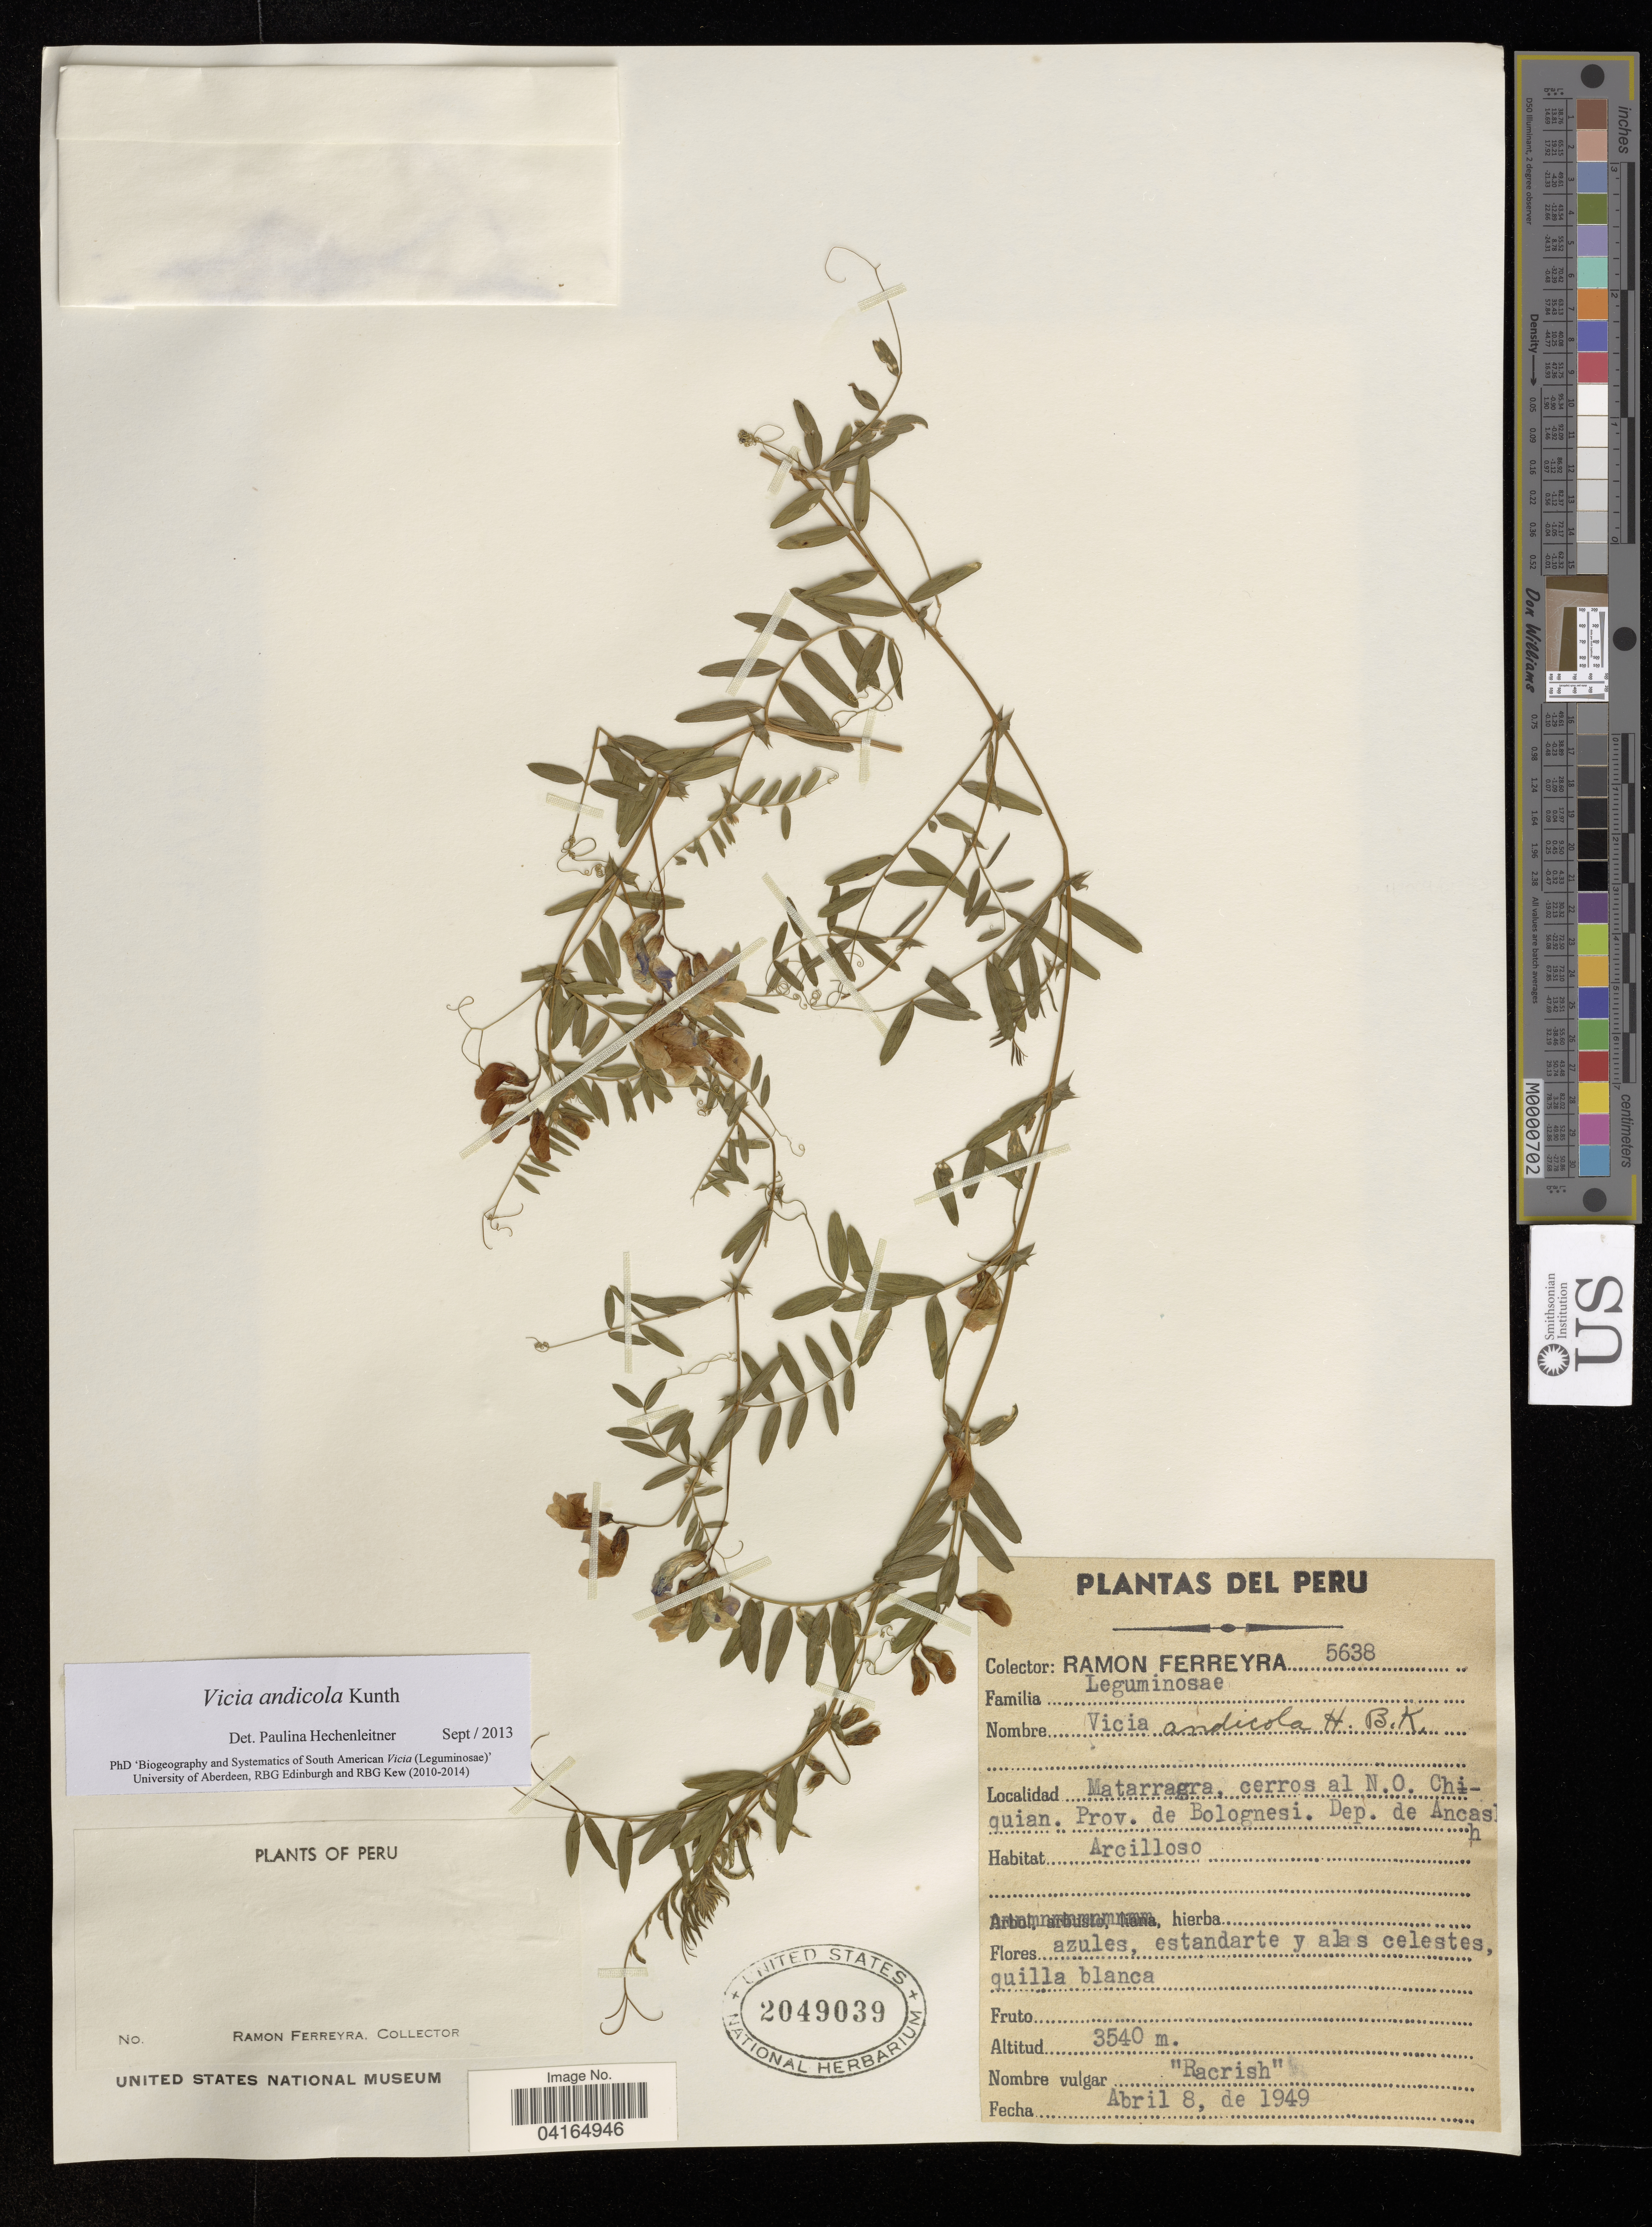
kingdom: Plantae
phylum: Tracheophyta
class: Magnoliopsida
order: Fabales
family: Fabaceae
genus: Vicia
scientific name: Vicia andicola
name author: Kunth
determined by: Hechenleitner, Paulina, RBG Edinburgh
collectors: R. A. Ferreyra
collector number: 5638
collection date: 1949-04-08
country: Peru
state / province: Ancash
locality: Matarragra, cerros al N.O. Chiquian. Prov. de Bolognesi. Dep. de Ancash.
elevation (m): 3540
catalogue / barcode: US 2049039